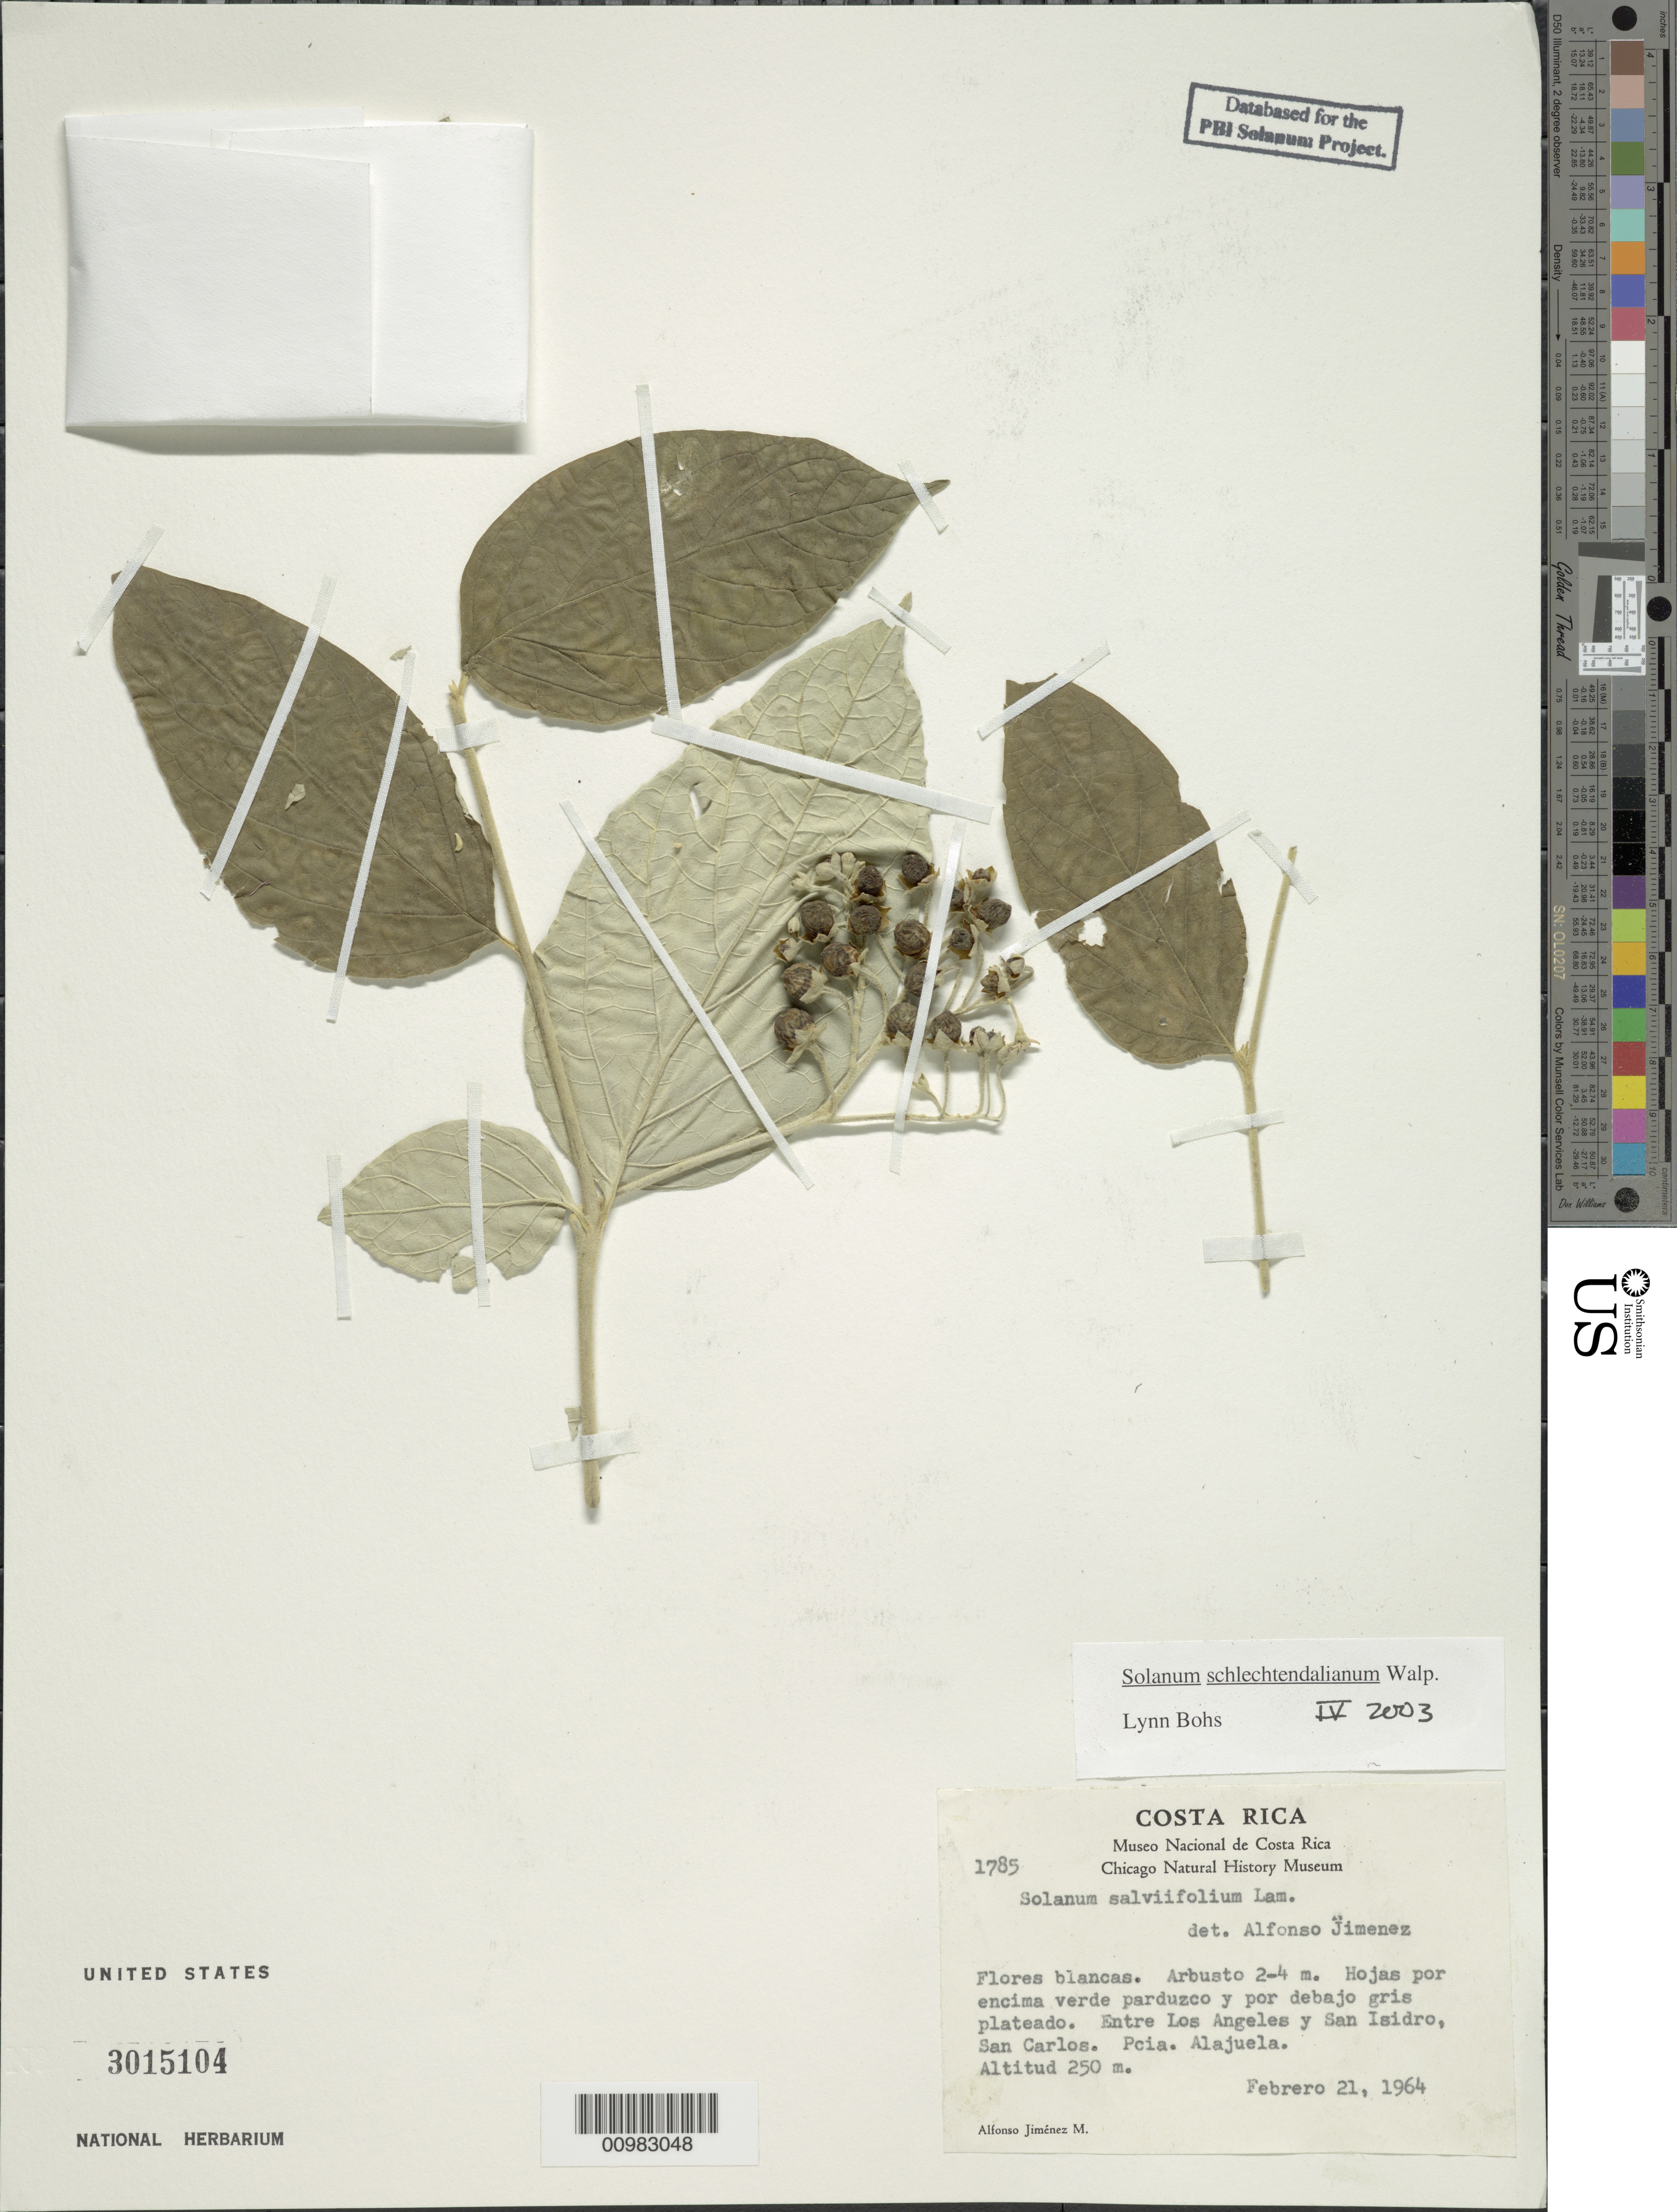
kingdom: Plantae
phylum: Tracheophyta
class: Magnoliopsida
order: Solanales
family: Solanaceae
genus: Solanum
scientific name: Solanum schlechtendalianum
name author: Walp.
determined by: Bohs, L. A.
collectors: A. Jiménez M.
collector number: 1785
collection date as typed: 21 Feb 1964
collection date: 1964-02-21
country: Costa Rica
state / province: Alajuela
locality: Entre Los Angeles y San Isidro, San Carlos.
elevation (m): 250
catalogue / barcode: US 3015104